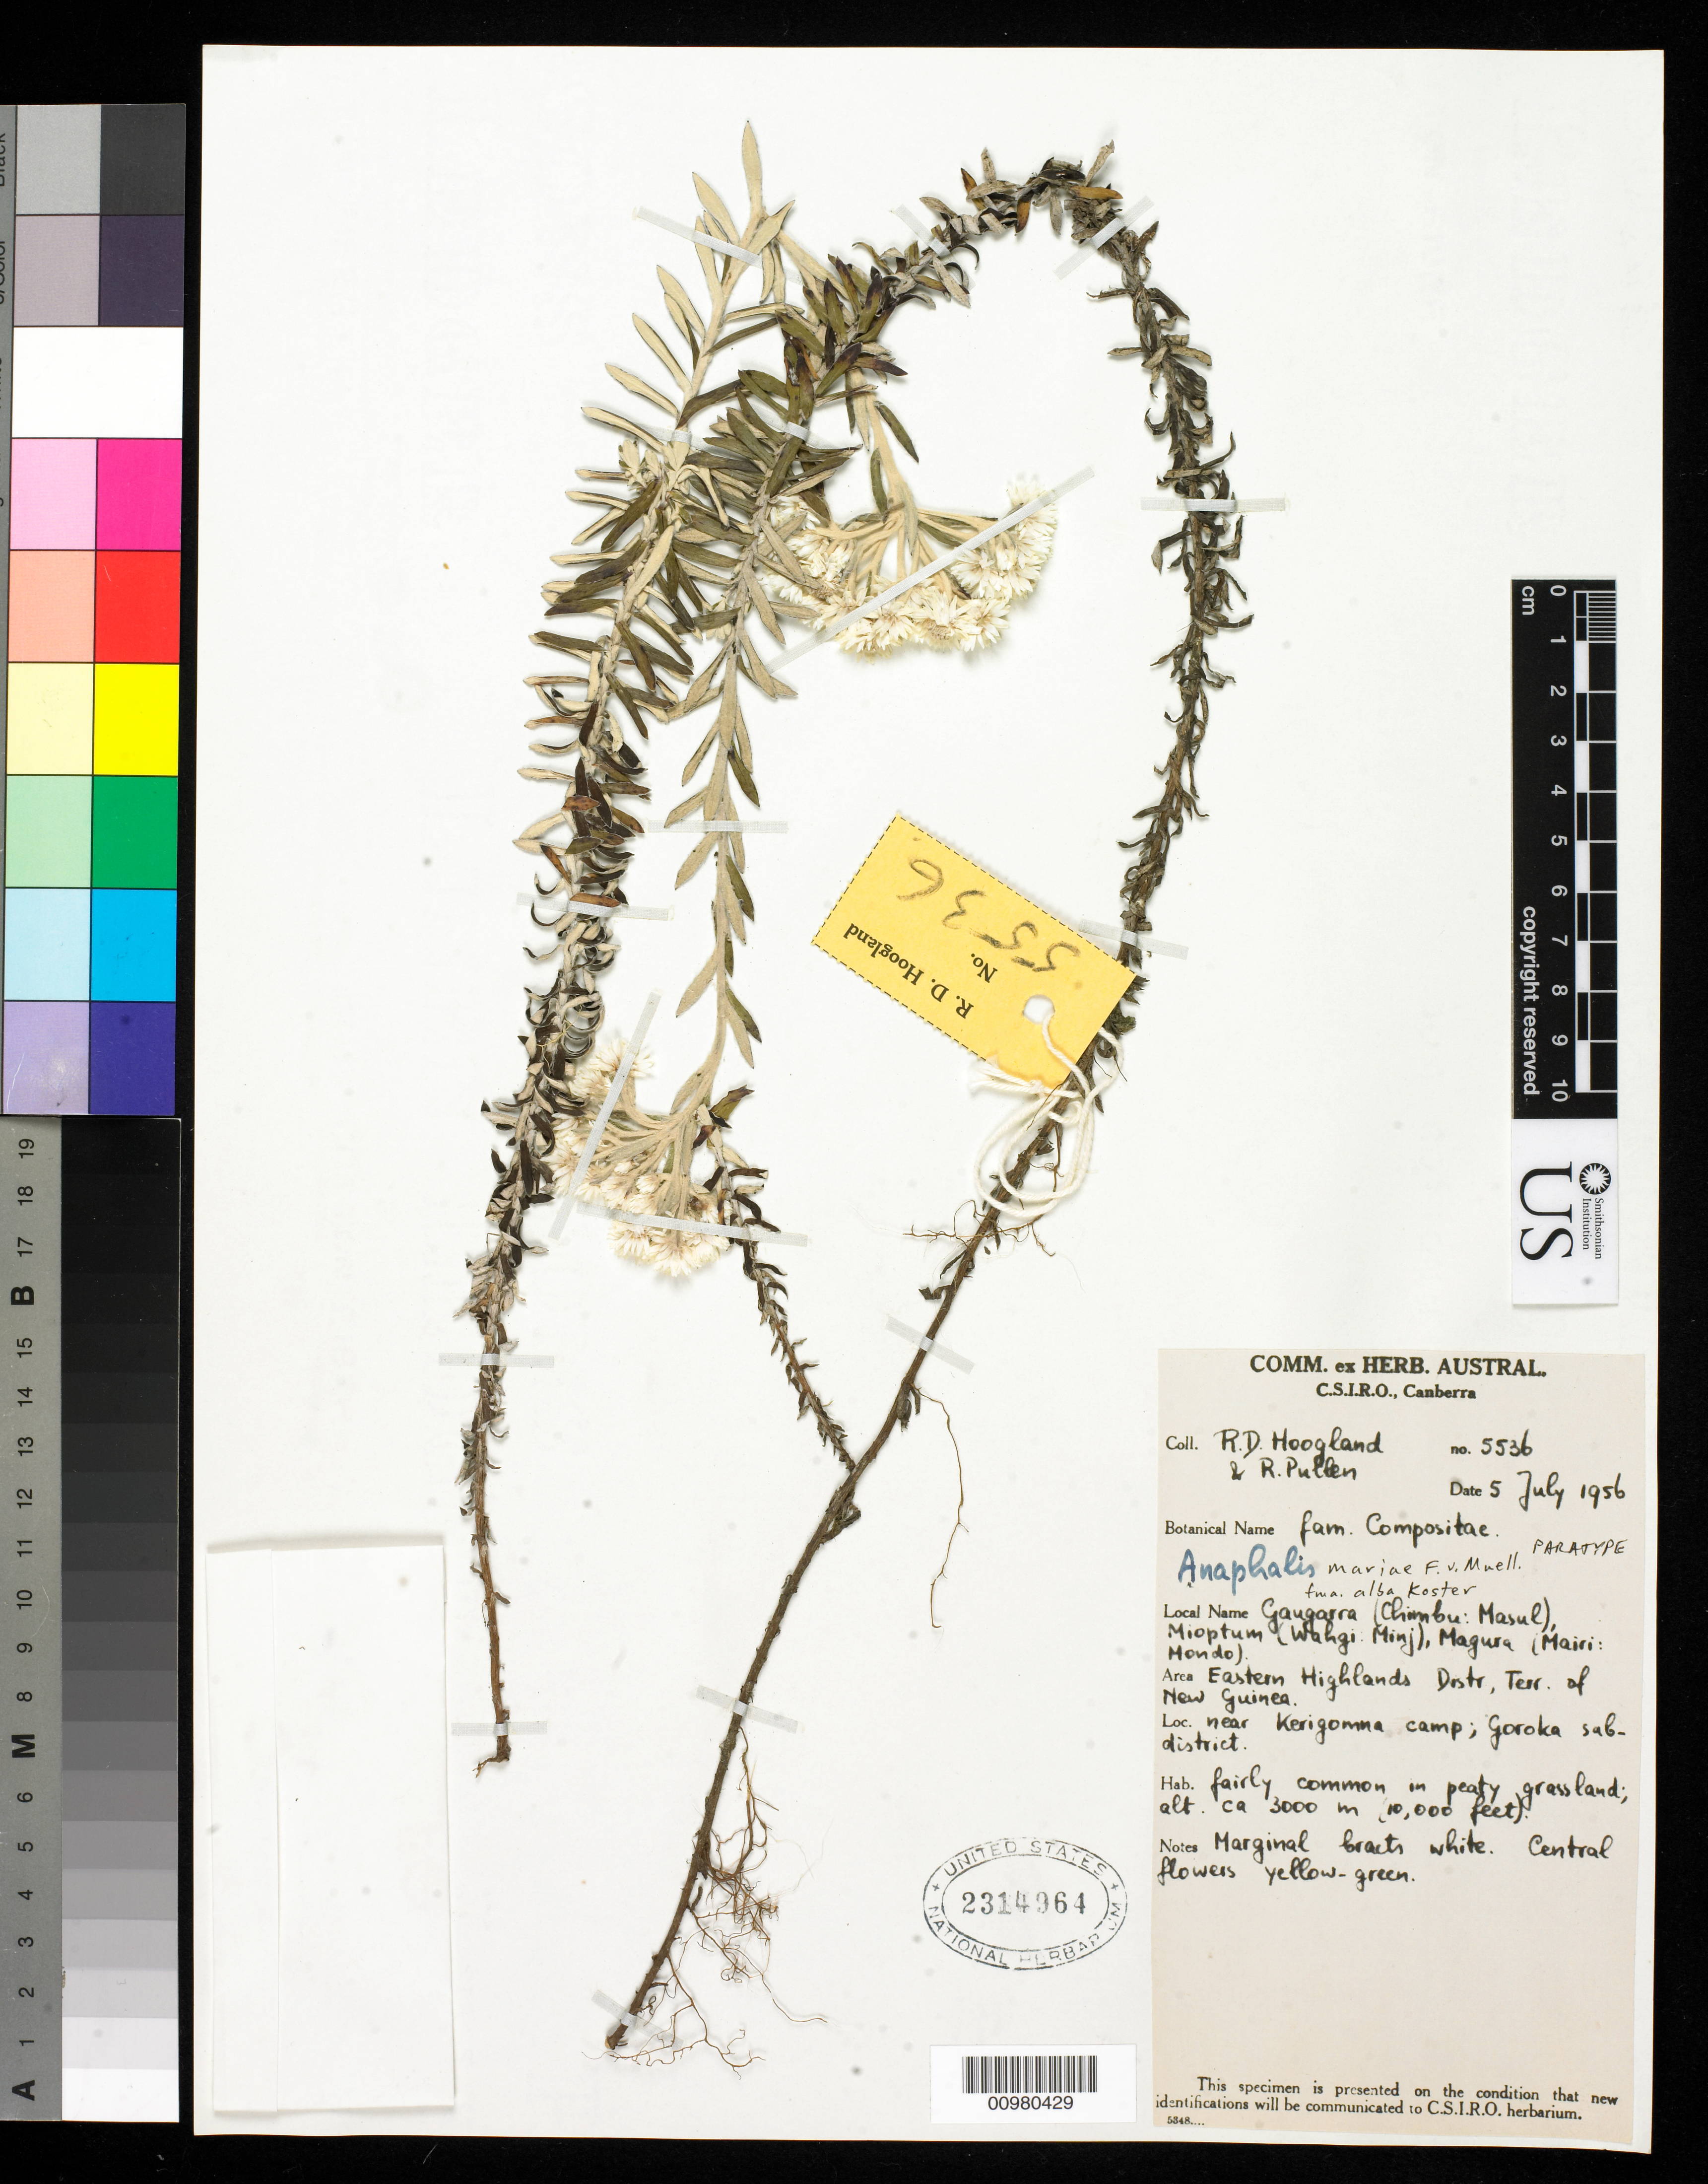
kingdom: Plantae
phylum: Tracheophyta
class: Magnoliopsida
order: Asterales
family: Asteraceae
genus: Anaphalis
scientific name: Anaphalis mariae f. alba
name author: J. Kost.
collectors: R. D. Hoogland & R. Pullen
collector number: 5536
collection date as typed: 05 Jul 1976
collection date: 1976-07-05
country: Papua New Guinea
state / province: Eastern Highlands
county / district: Goroka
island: New Guinea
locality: near Kerigomna camp.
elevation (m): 3000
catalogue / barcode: US 2314964